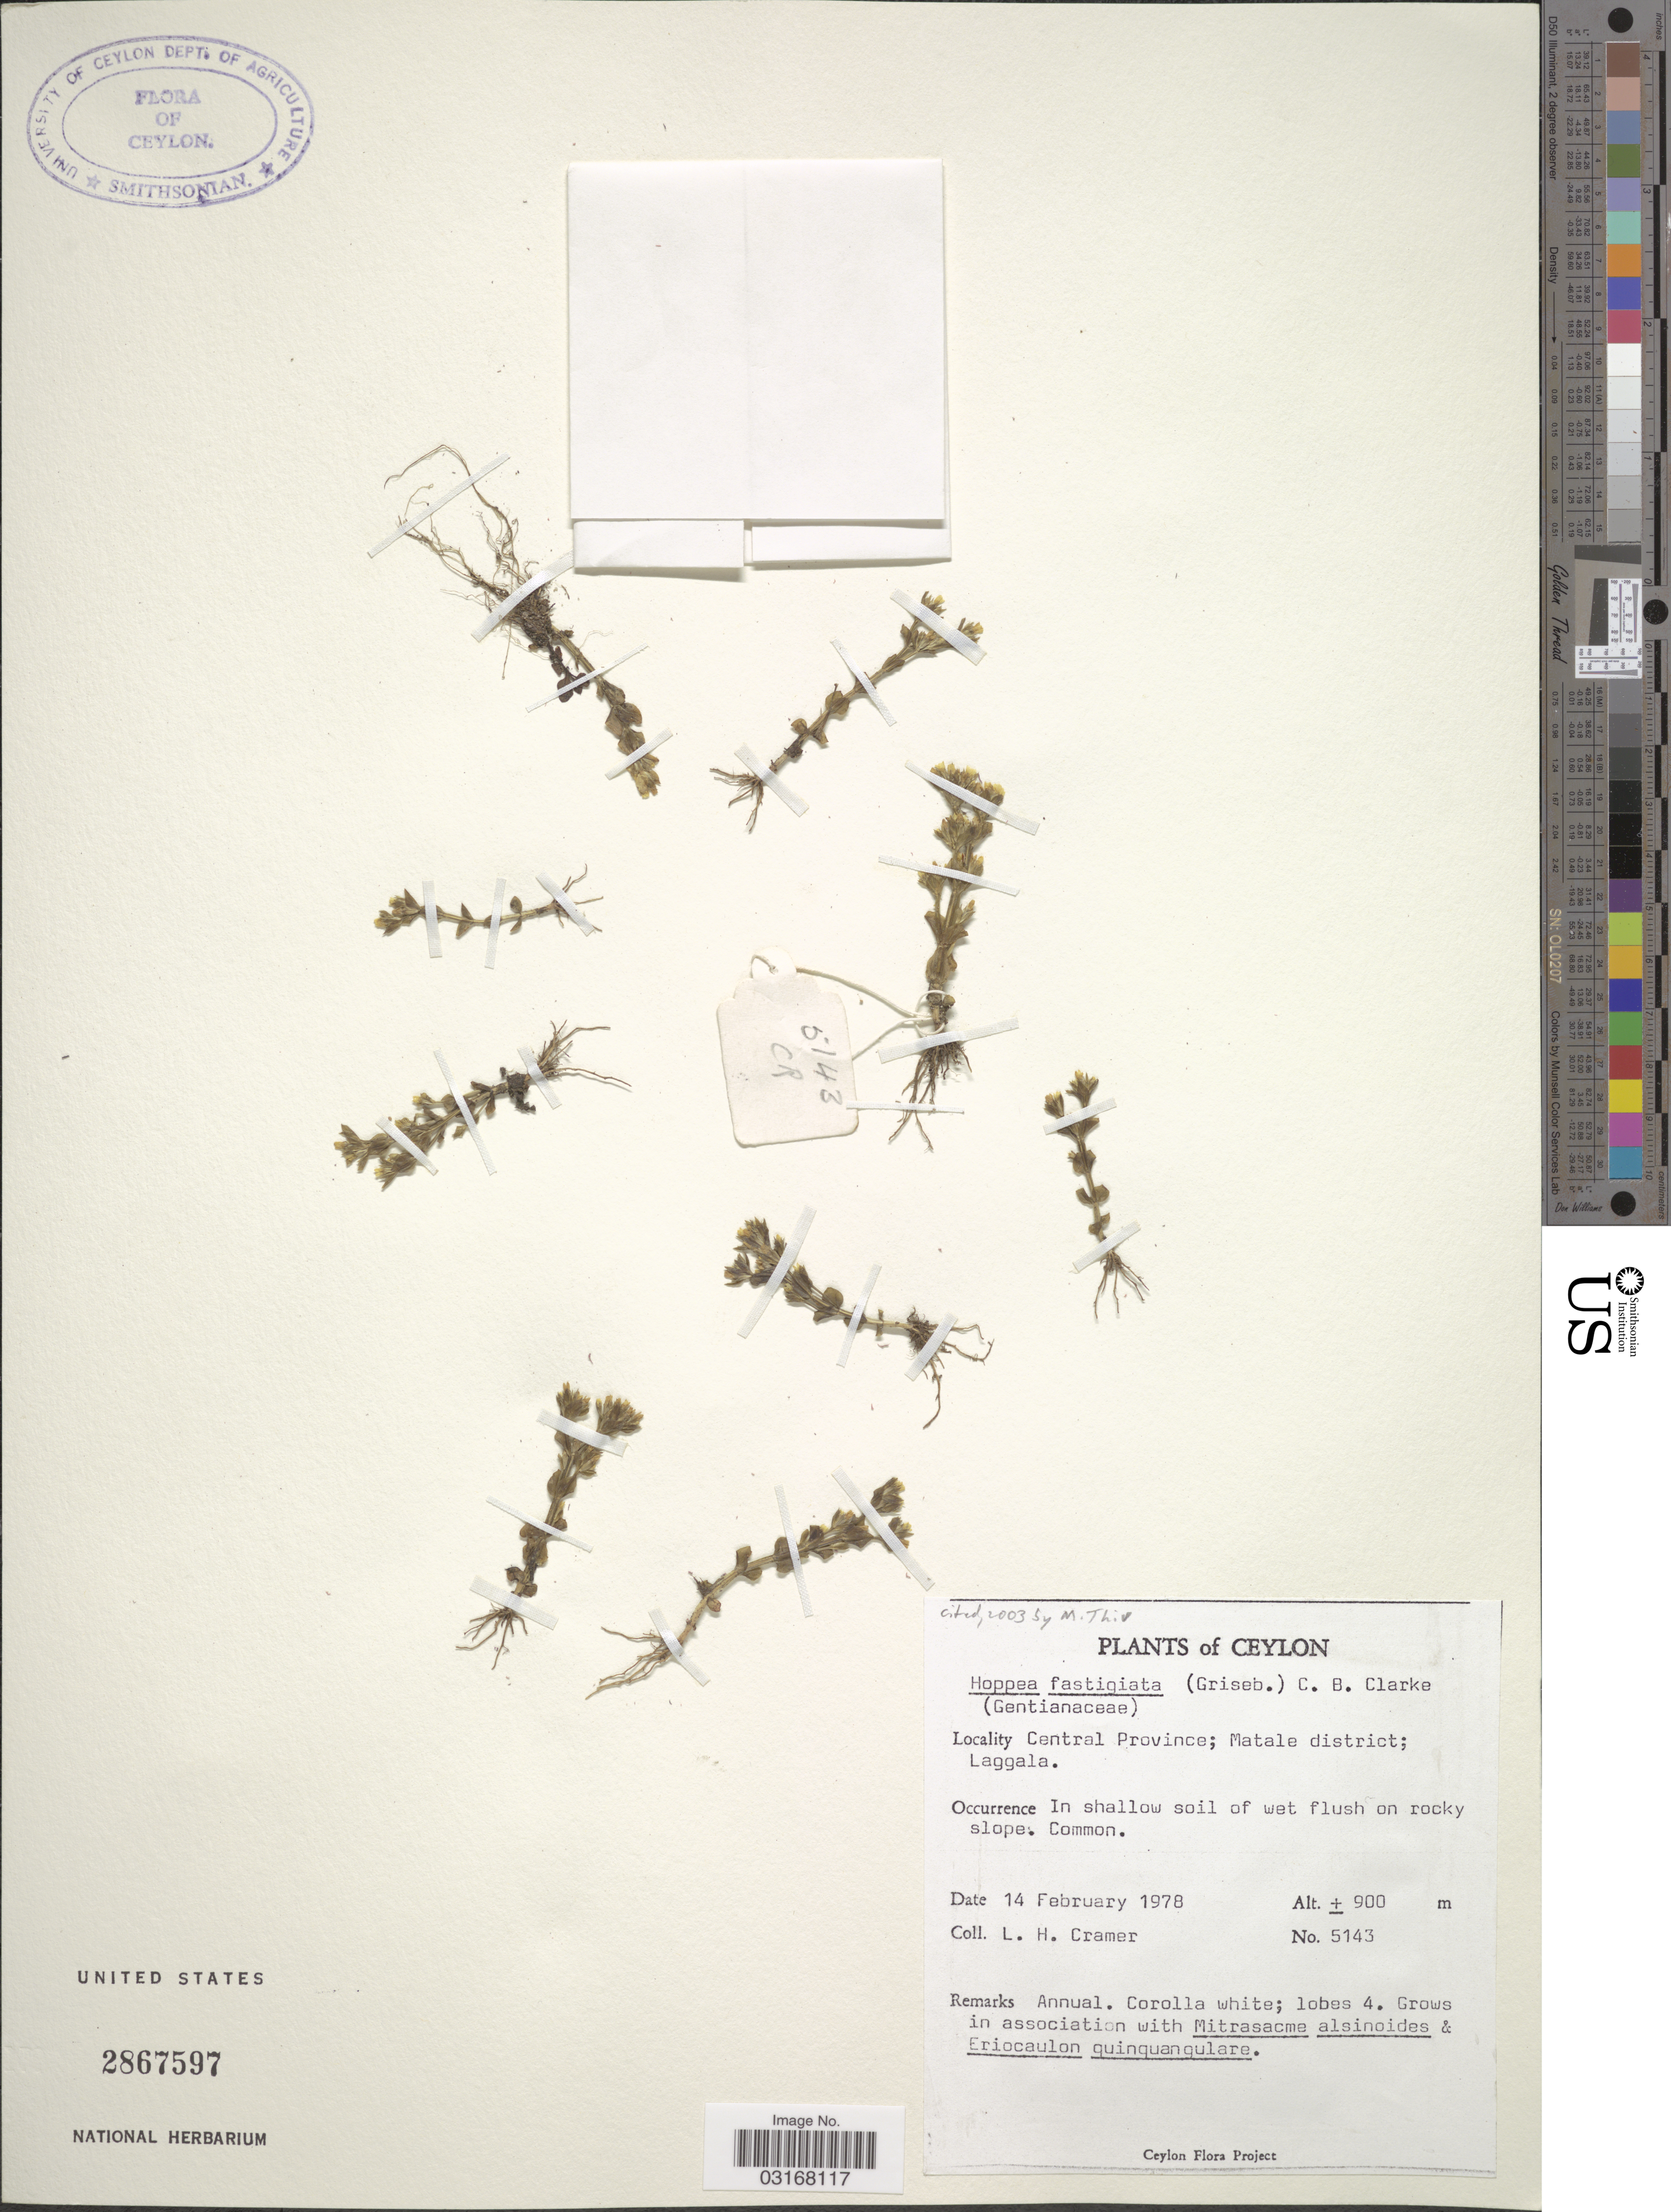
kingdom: Plantae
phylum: Tracheophyta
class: Magnoliopsida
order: Gentianales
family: Gentianaceae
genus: Hoppea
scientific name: Hoppea fastigiata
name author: (Griseb.) C.B. Clarke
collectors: L. H. Cramer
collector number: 5143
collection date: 1978-02-14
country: Sri Lanka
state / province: Central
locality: Ceylon. Matale district; Laggala.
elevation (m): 900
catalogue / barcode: US 2867597